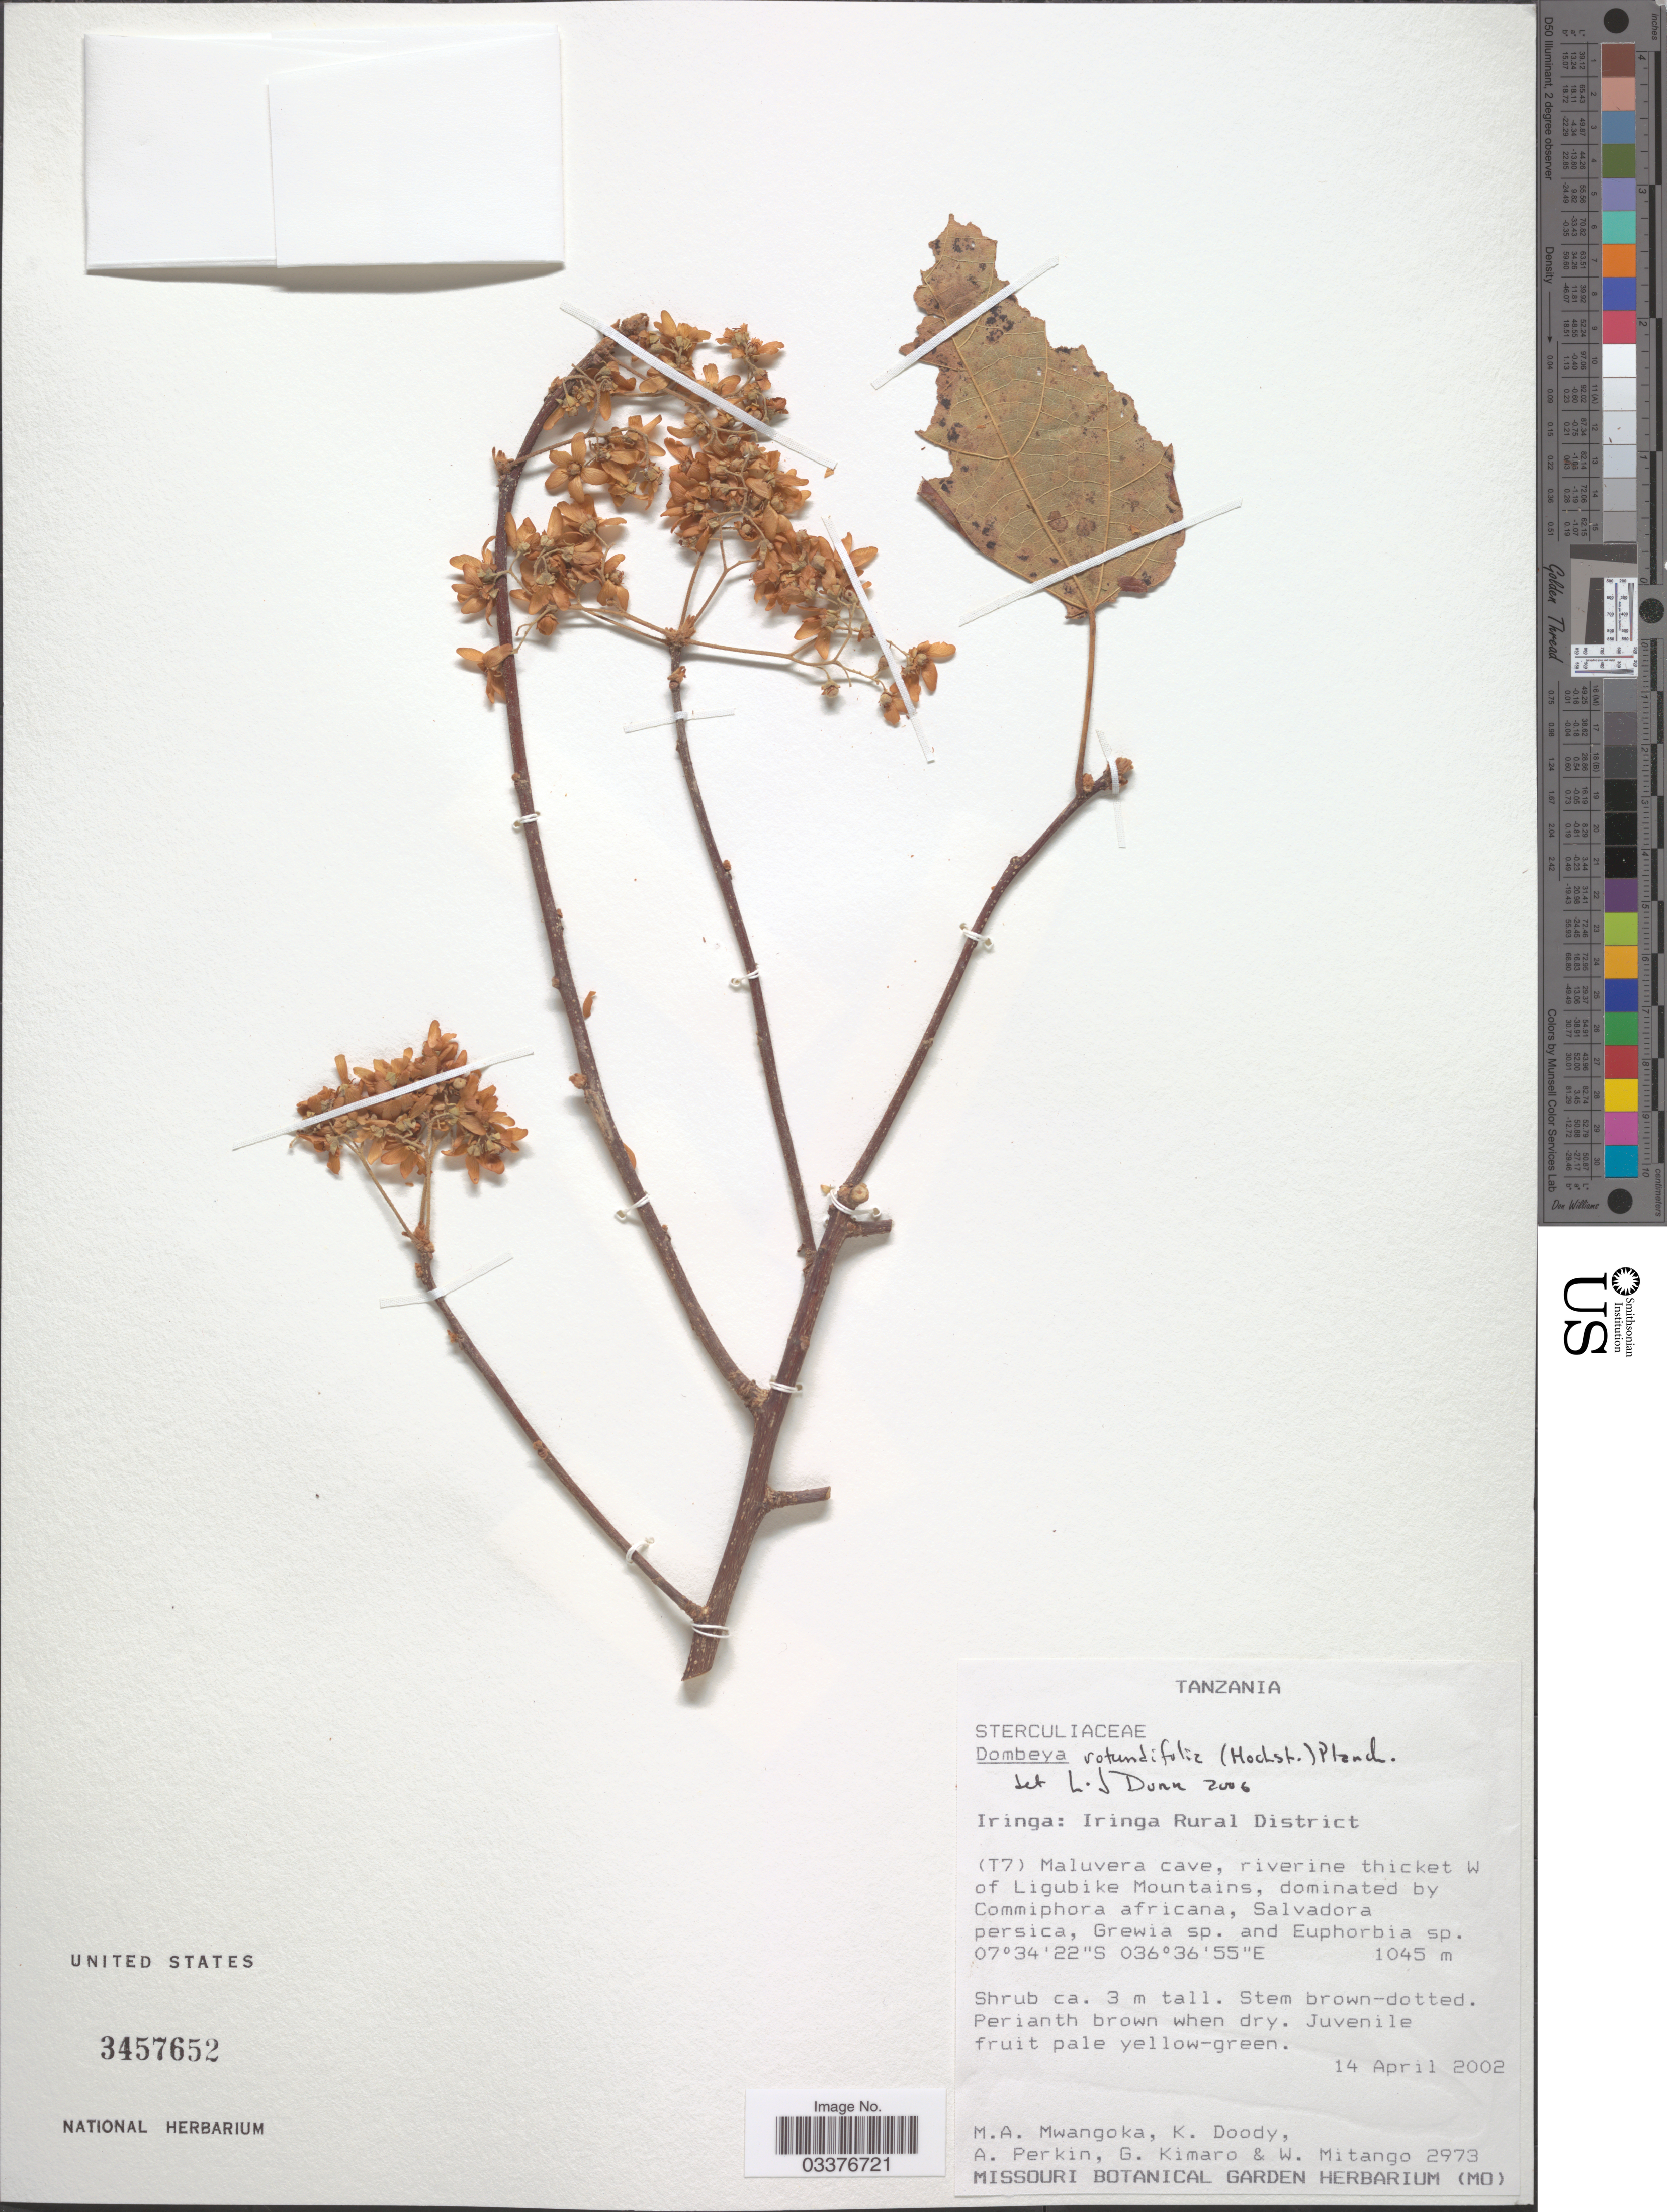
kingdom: Plantae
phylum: Tracheophyta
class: Magnoliopsida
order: Malvales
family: Malvaceae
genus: Dombeya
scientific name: Dombeya rotundifolia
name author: (Hochst.) Planch.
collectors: M. Mwanagoka, K. Doody, A. Perkin, G. Kimaro & W. Mitango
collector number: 2973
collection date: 2002-04-14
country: Tanzania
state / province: Iringa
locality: Iringa Rural District. (T7) Maluvera cave, riverine thicket W of Ligubike Mountains.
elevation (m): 1045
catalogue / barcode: US 3457652